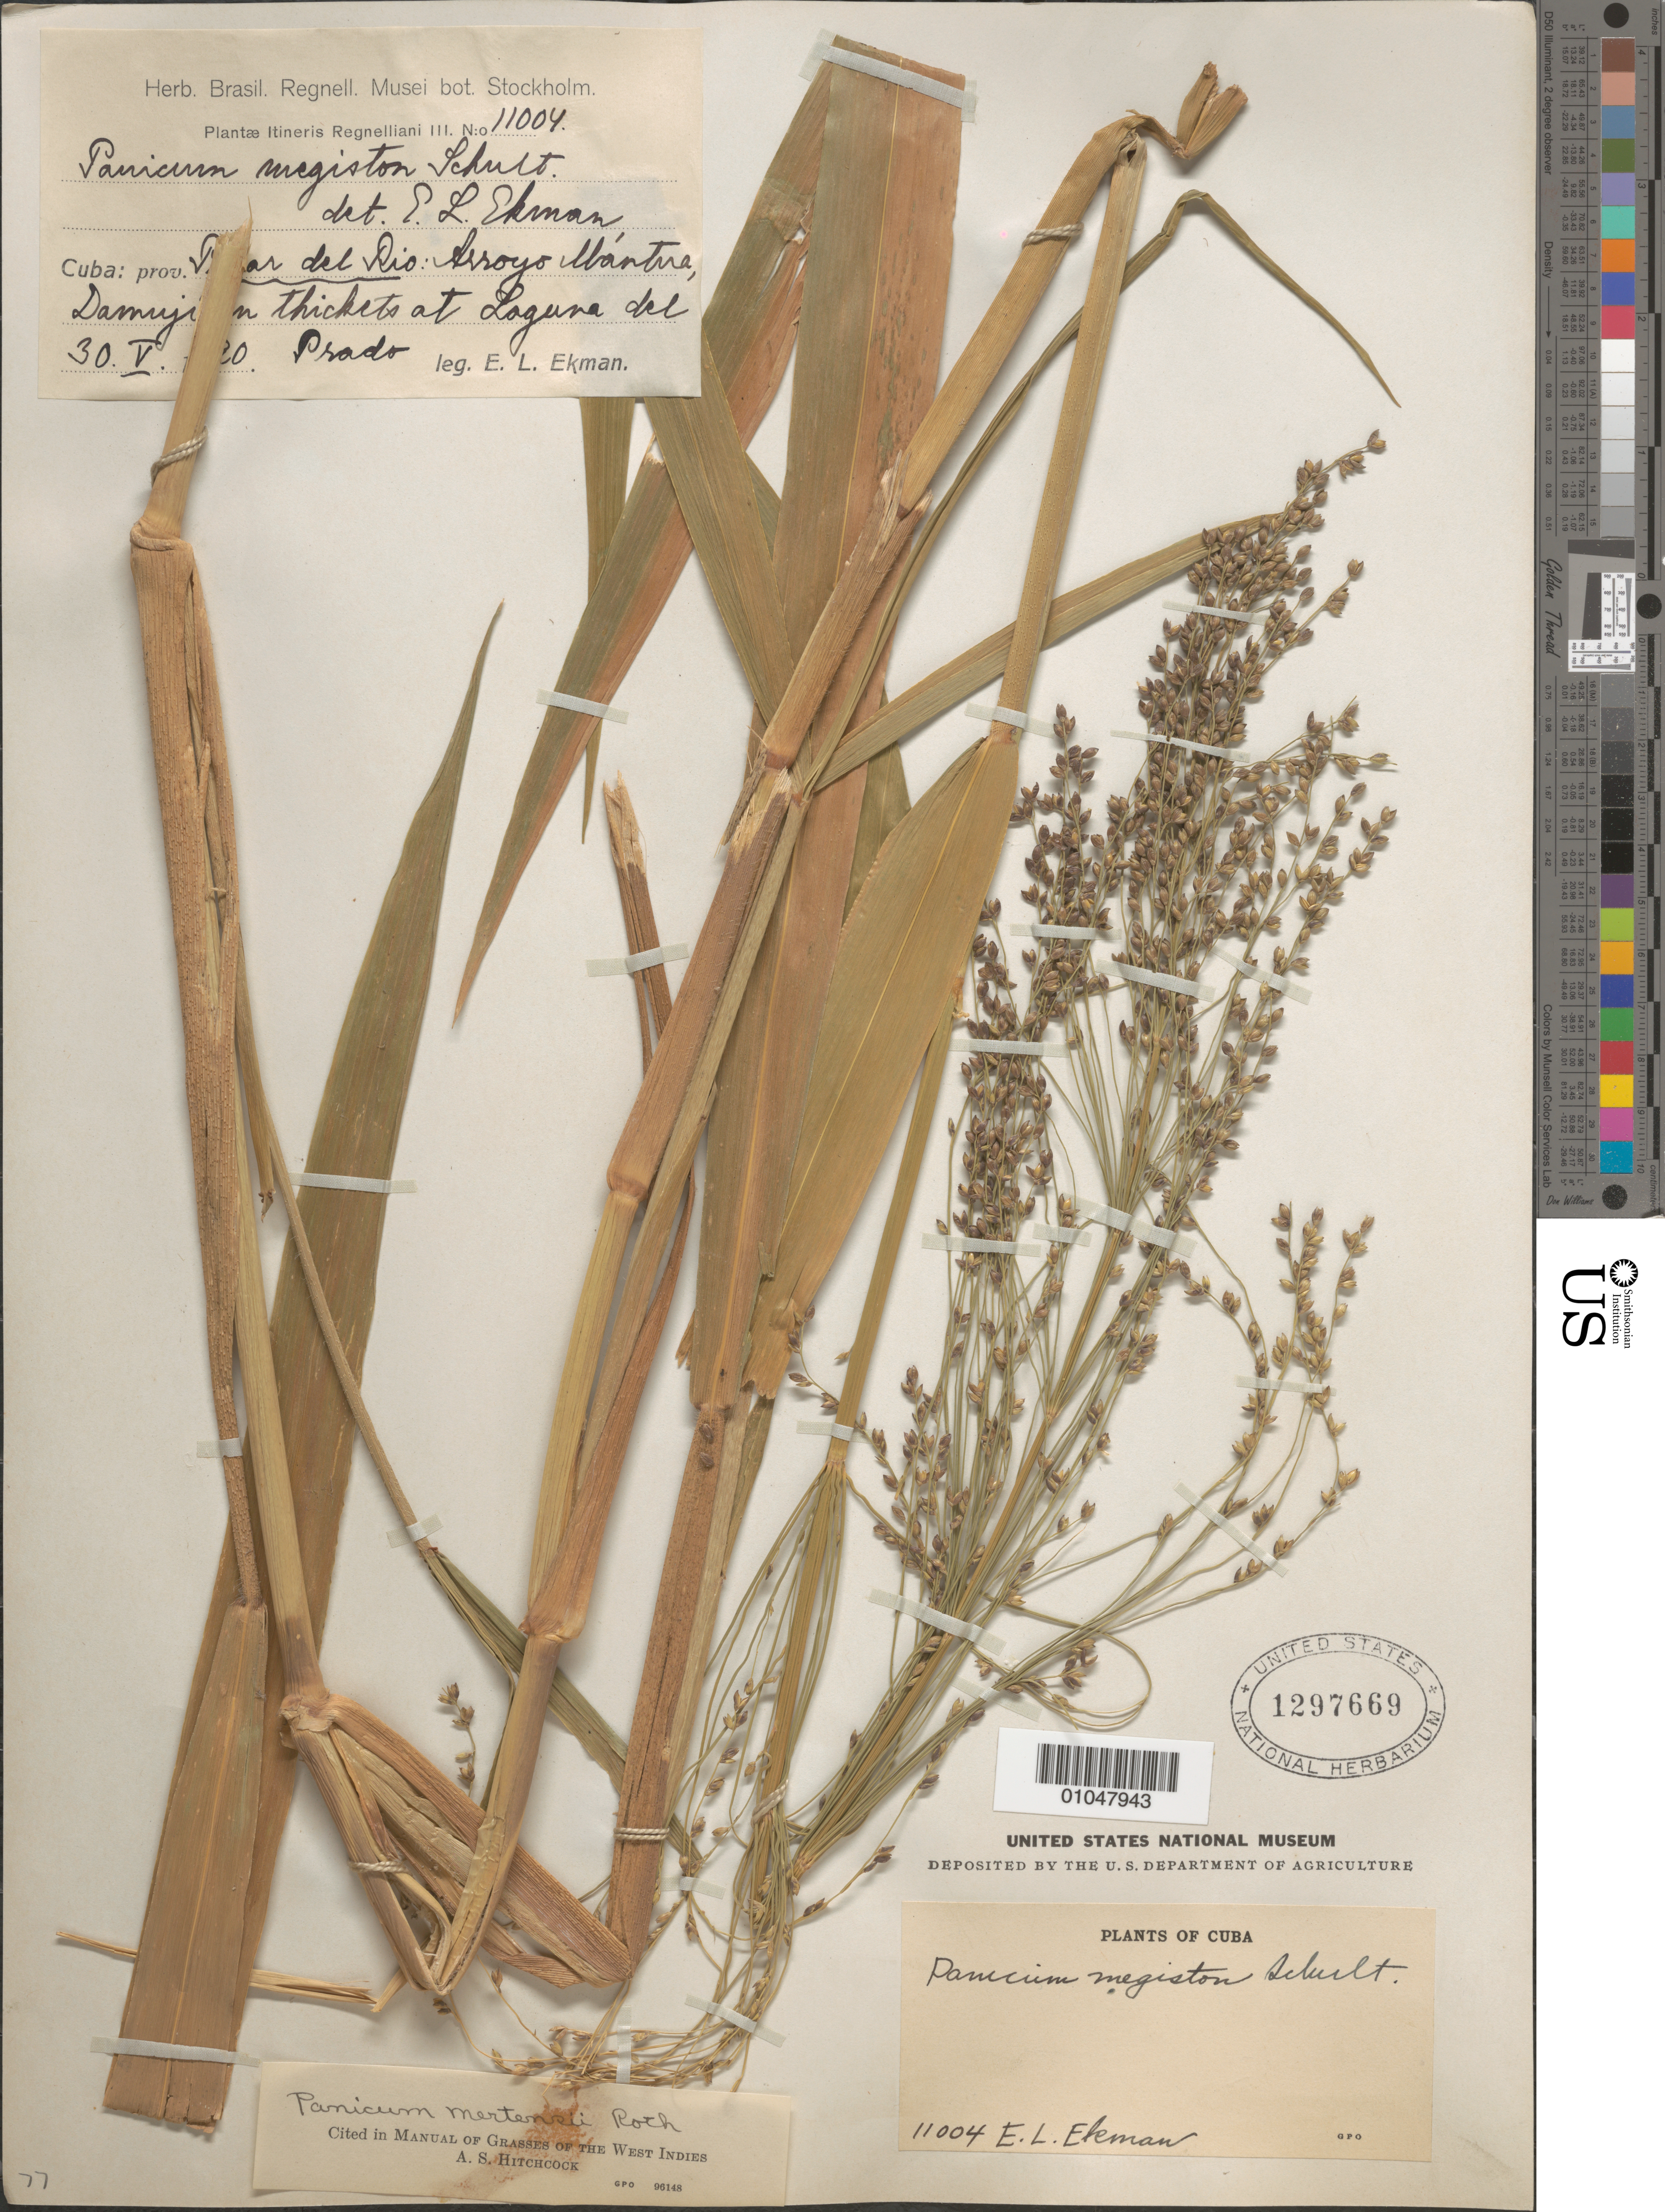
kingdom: Plantae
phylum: Tracheophyta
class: Liliopsida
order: Poales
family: Poaceae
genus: Stephostachys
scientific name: Stephostachys mertensii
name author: (Roth) Zuloaga & Marrone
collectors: E. L. Ekman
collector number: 11004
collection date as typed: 30 May 1920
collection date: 1920-05-30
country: Cuba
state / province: Pinar del Rio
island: Cuba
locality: Arroyo Mantua, Damuji, in thickets at Laguna del Prado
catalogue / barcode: US 1297669